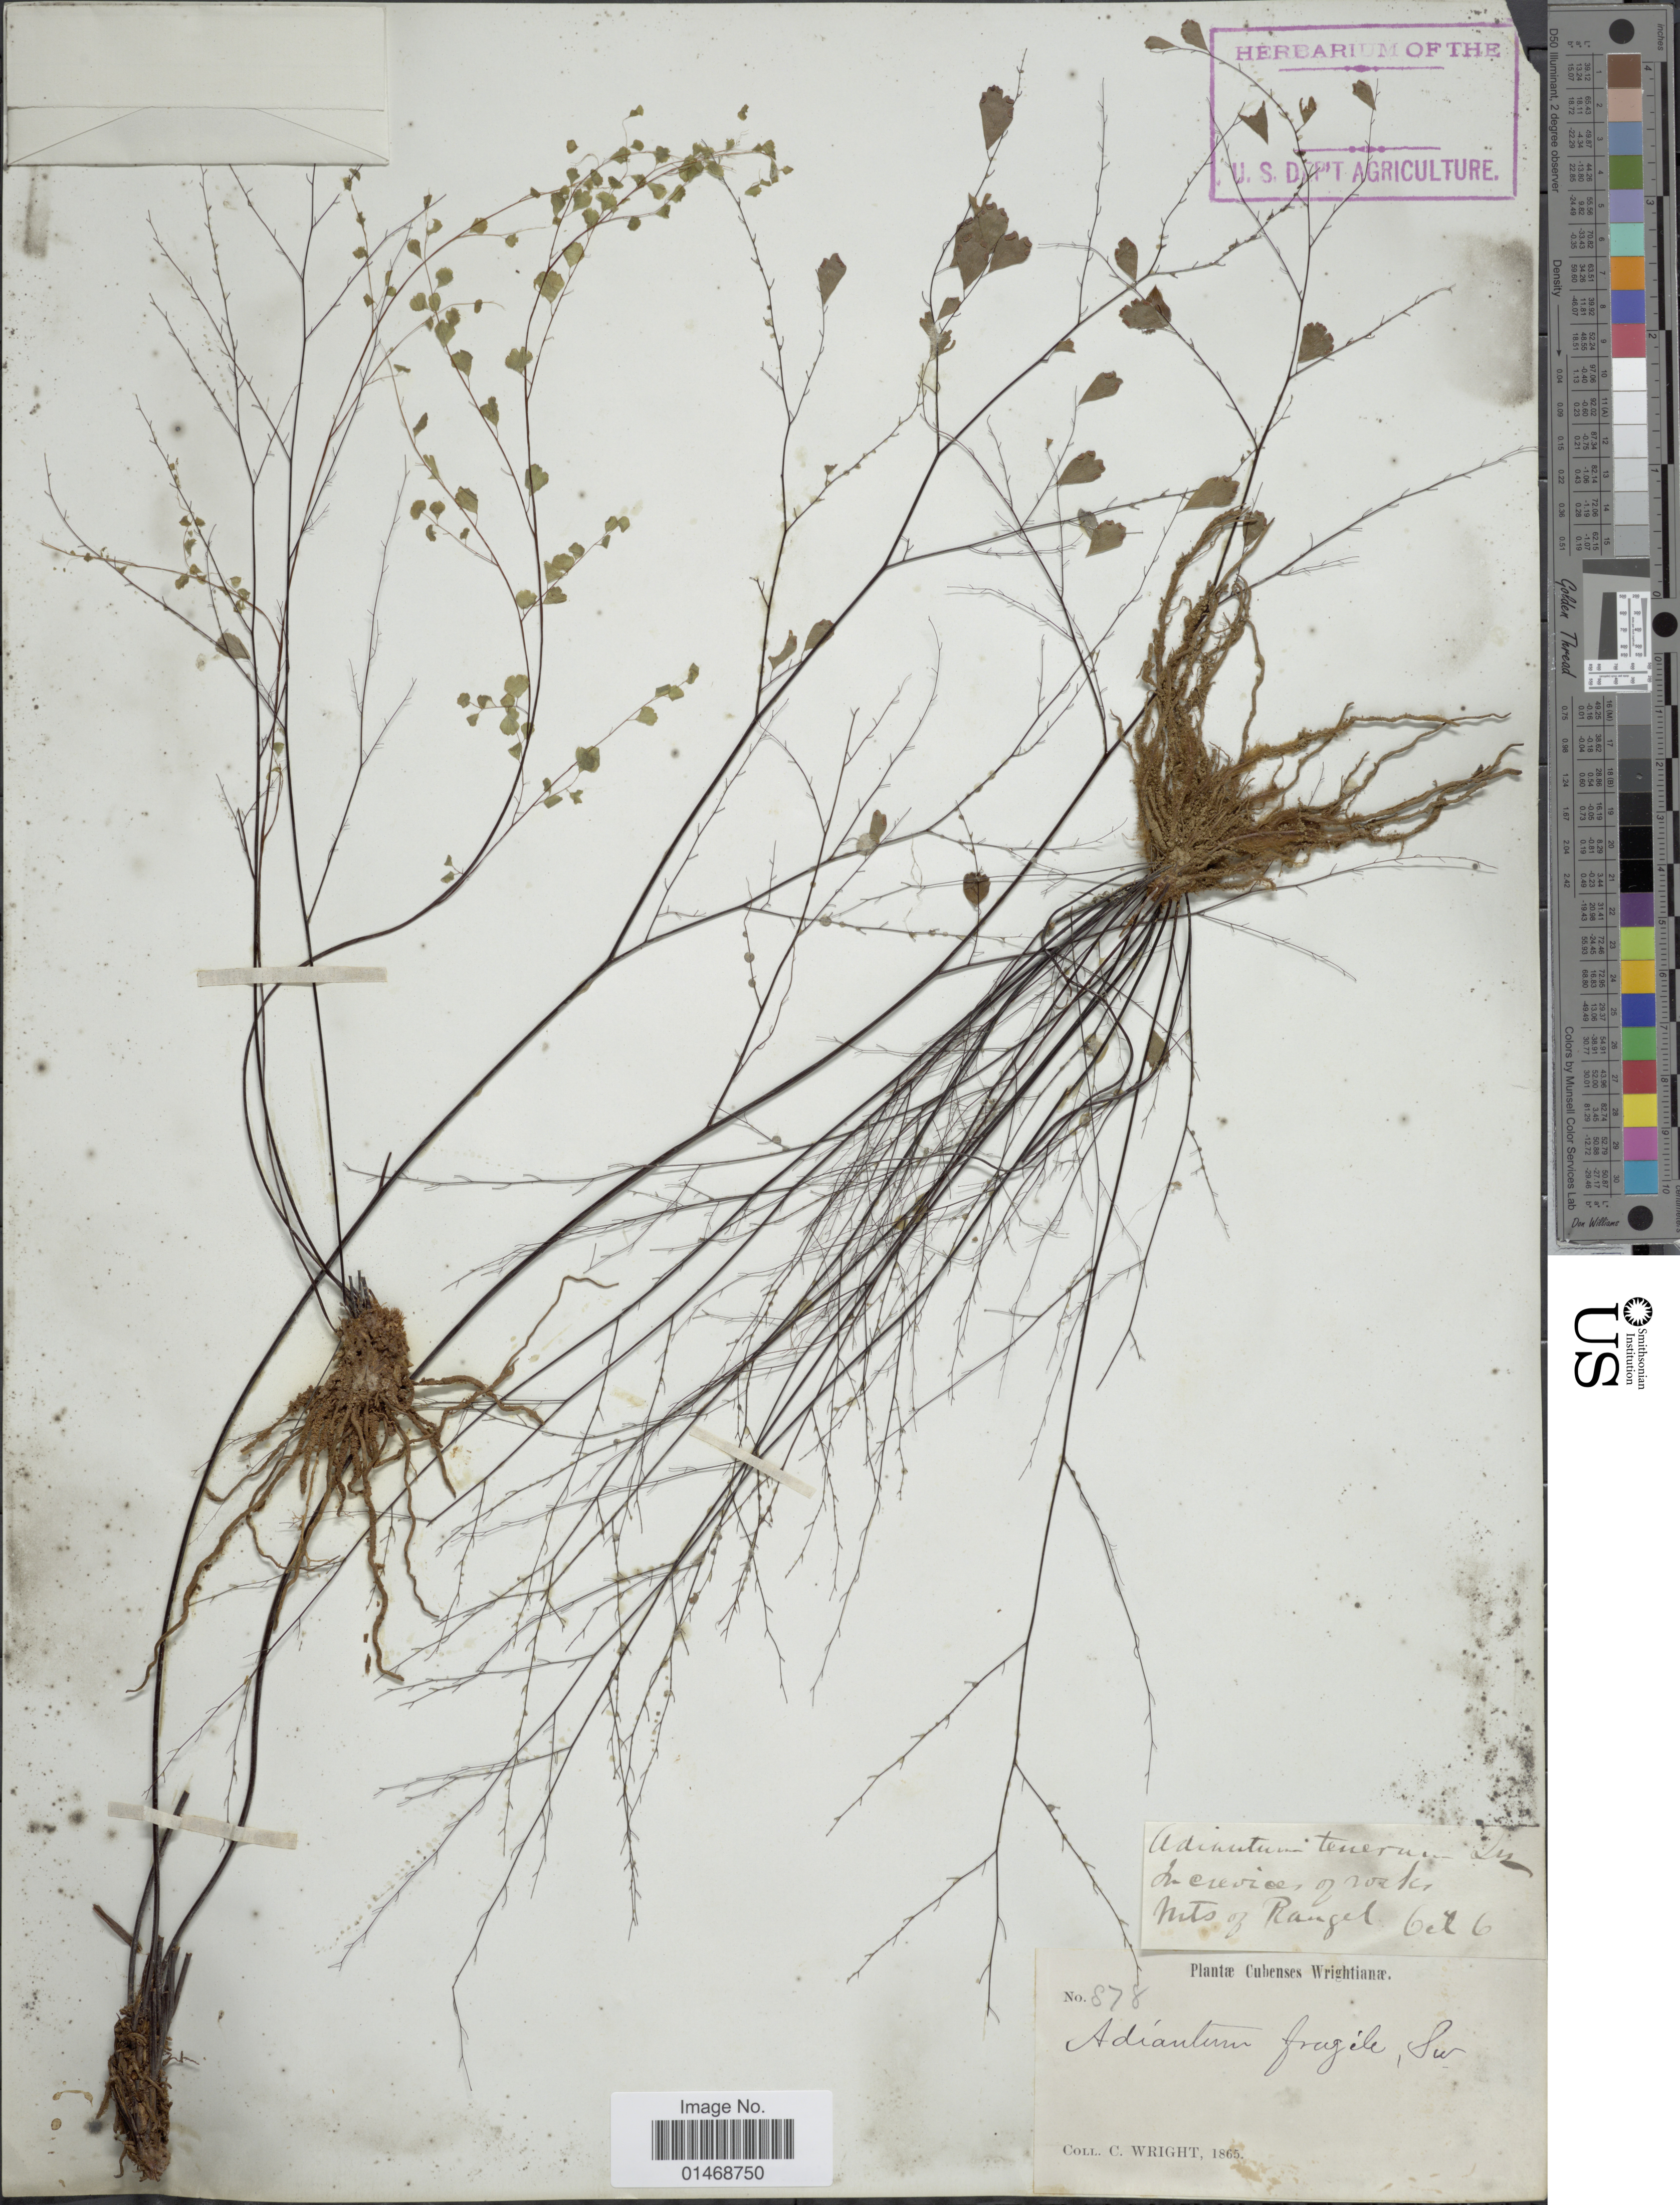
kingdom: Plantae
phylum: Tracheophyta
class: Polypodiopsida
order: Polypodiales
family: Pteridaceae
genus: Adiantum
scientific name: Adiantum fragile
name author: Sw.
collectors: C. Wright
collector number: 878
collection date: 1865-10-06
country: Cuba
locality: In crevices of rocks, Mts of Rangel